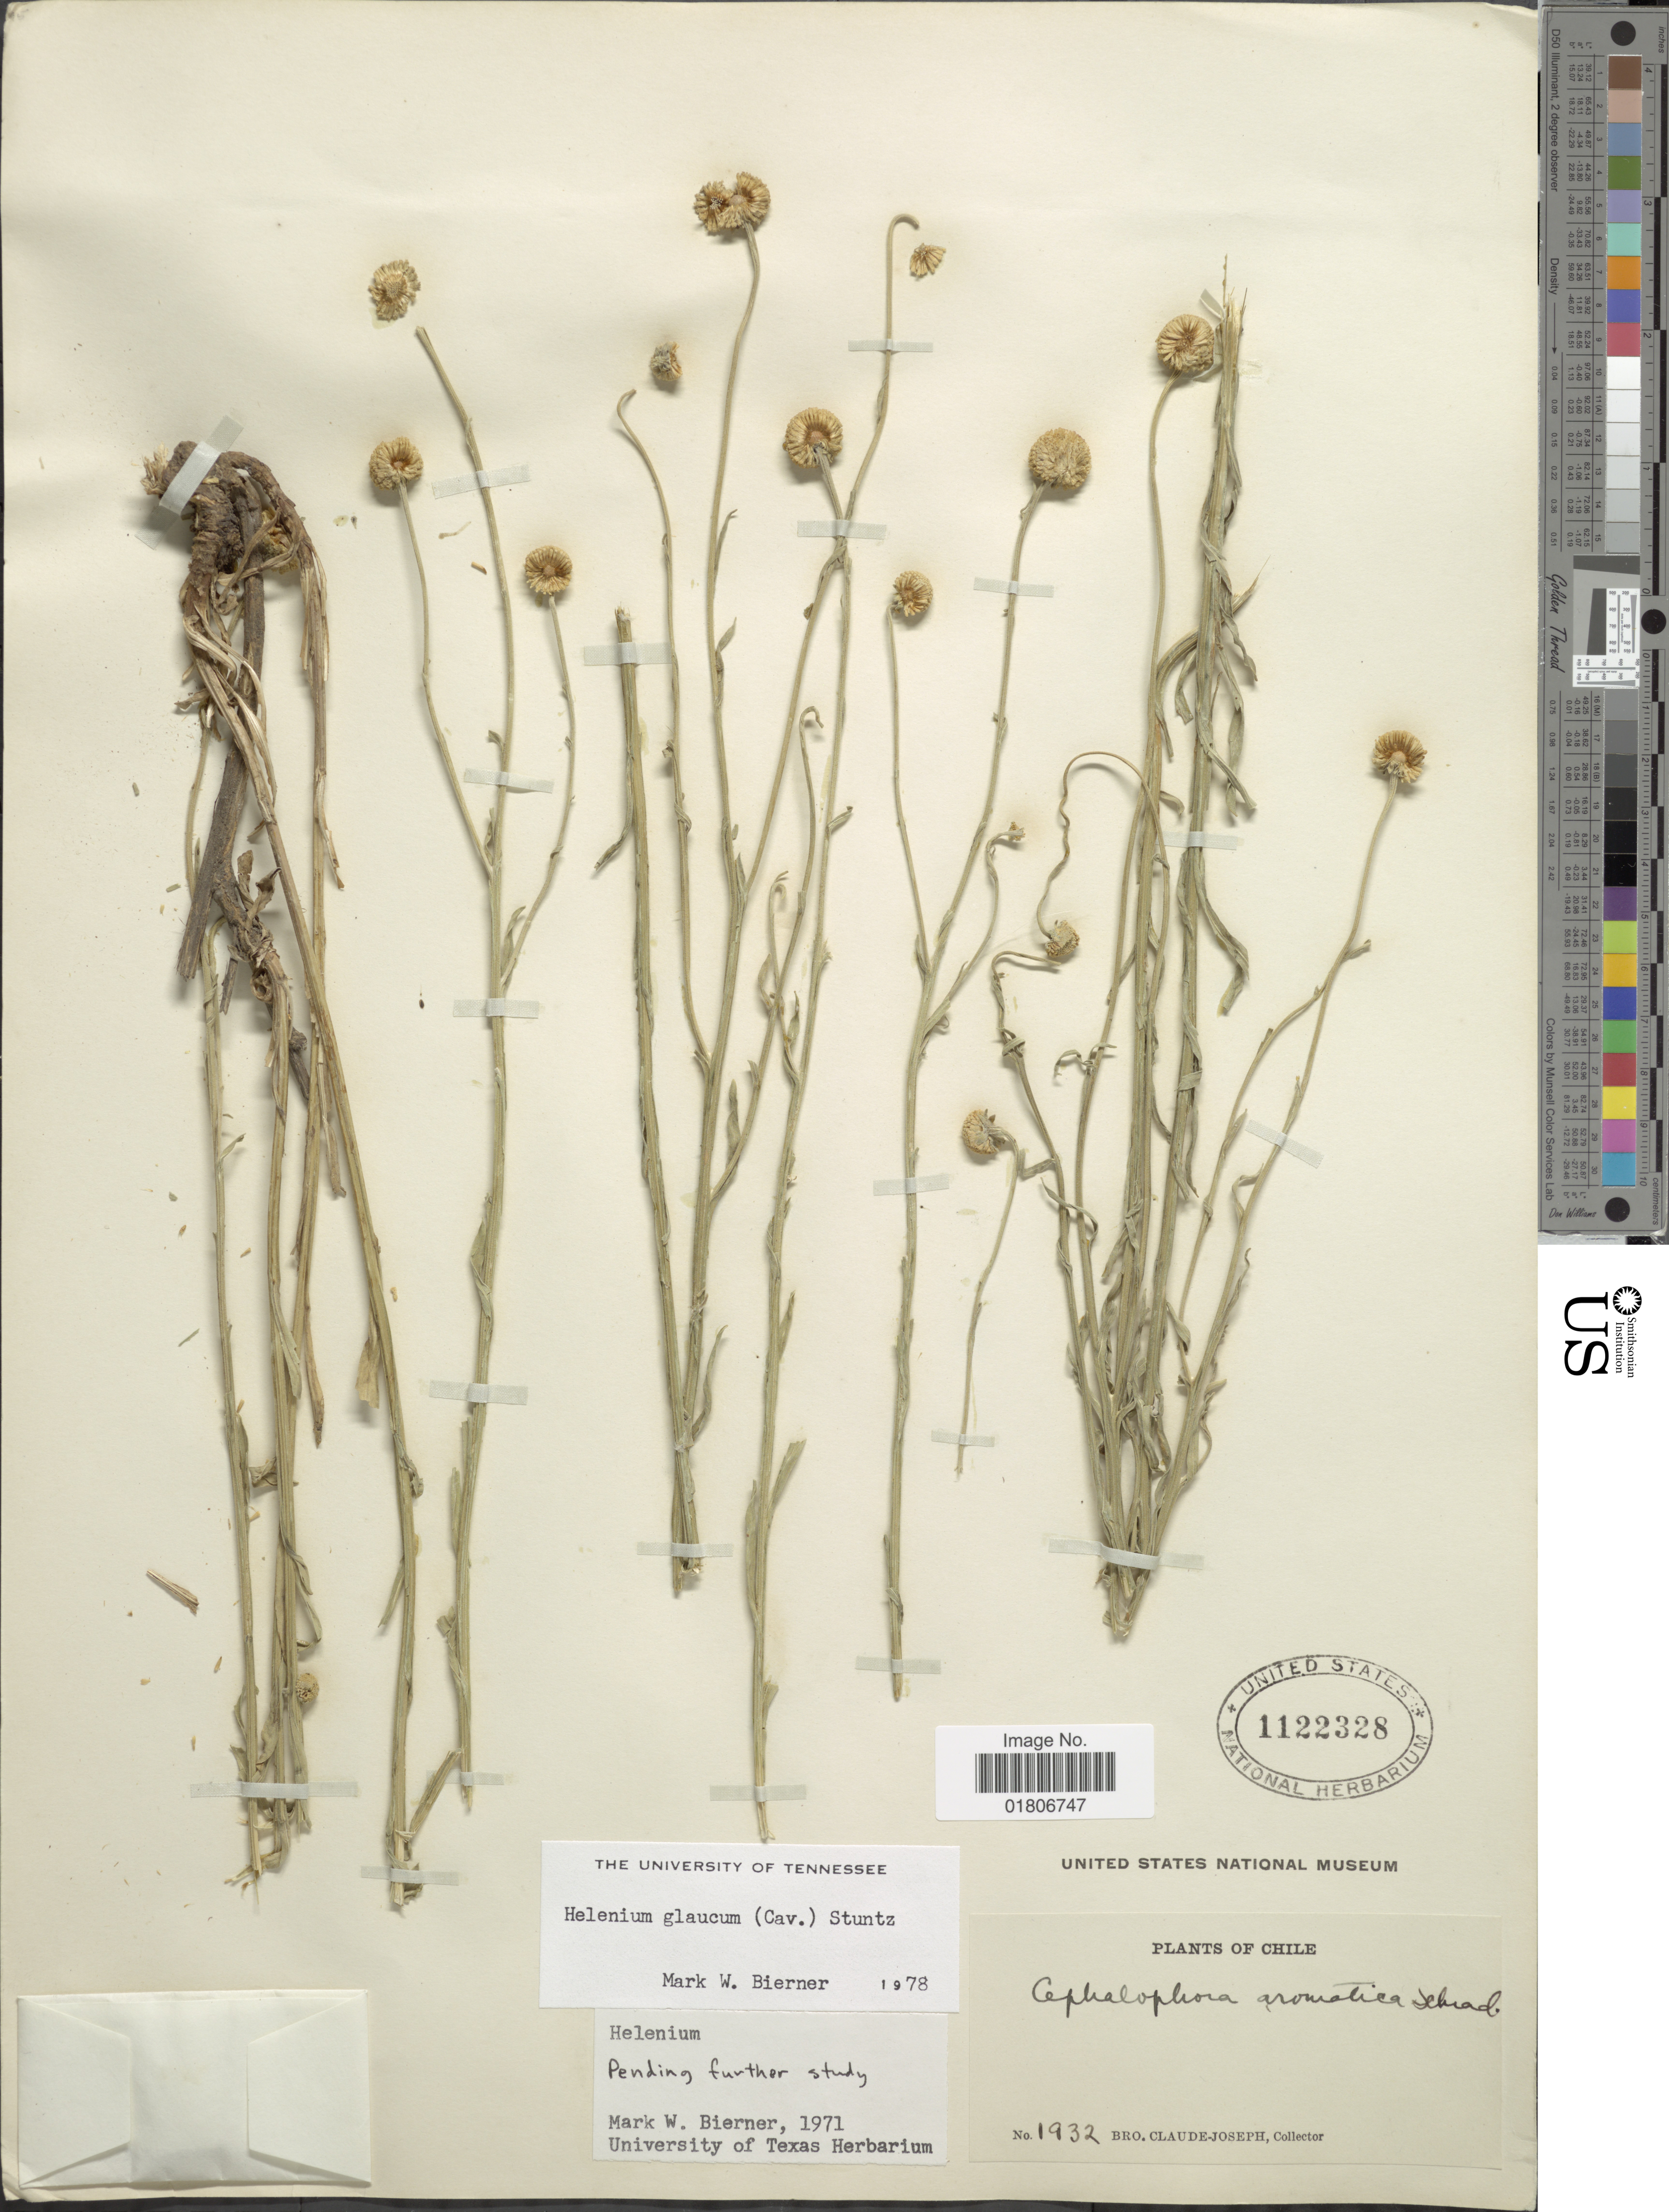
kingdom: Plantae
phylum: Tracheophyta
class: Magnoliopsida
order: Asterales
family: Asteraceae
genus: Helenium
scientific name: Helenium glaucum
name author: (Cav.) Stuntz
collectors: Bro. Claude-Joseph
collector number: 1932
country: Chile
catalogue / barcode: US 1122328